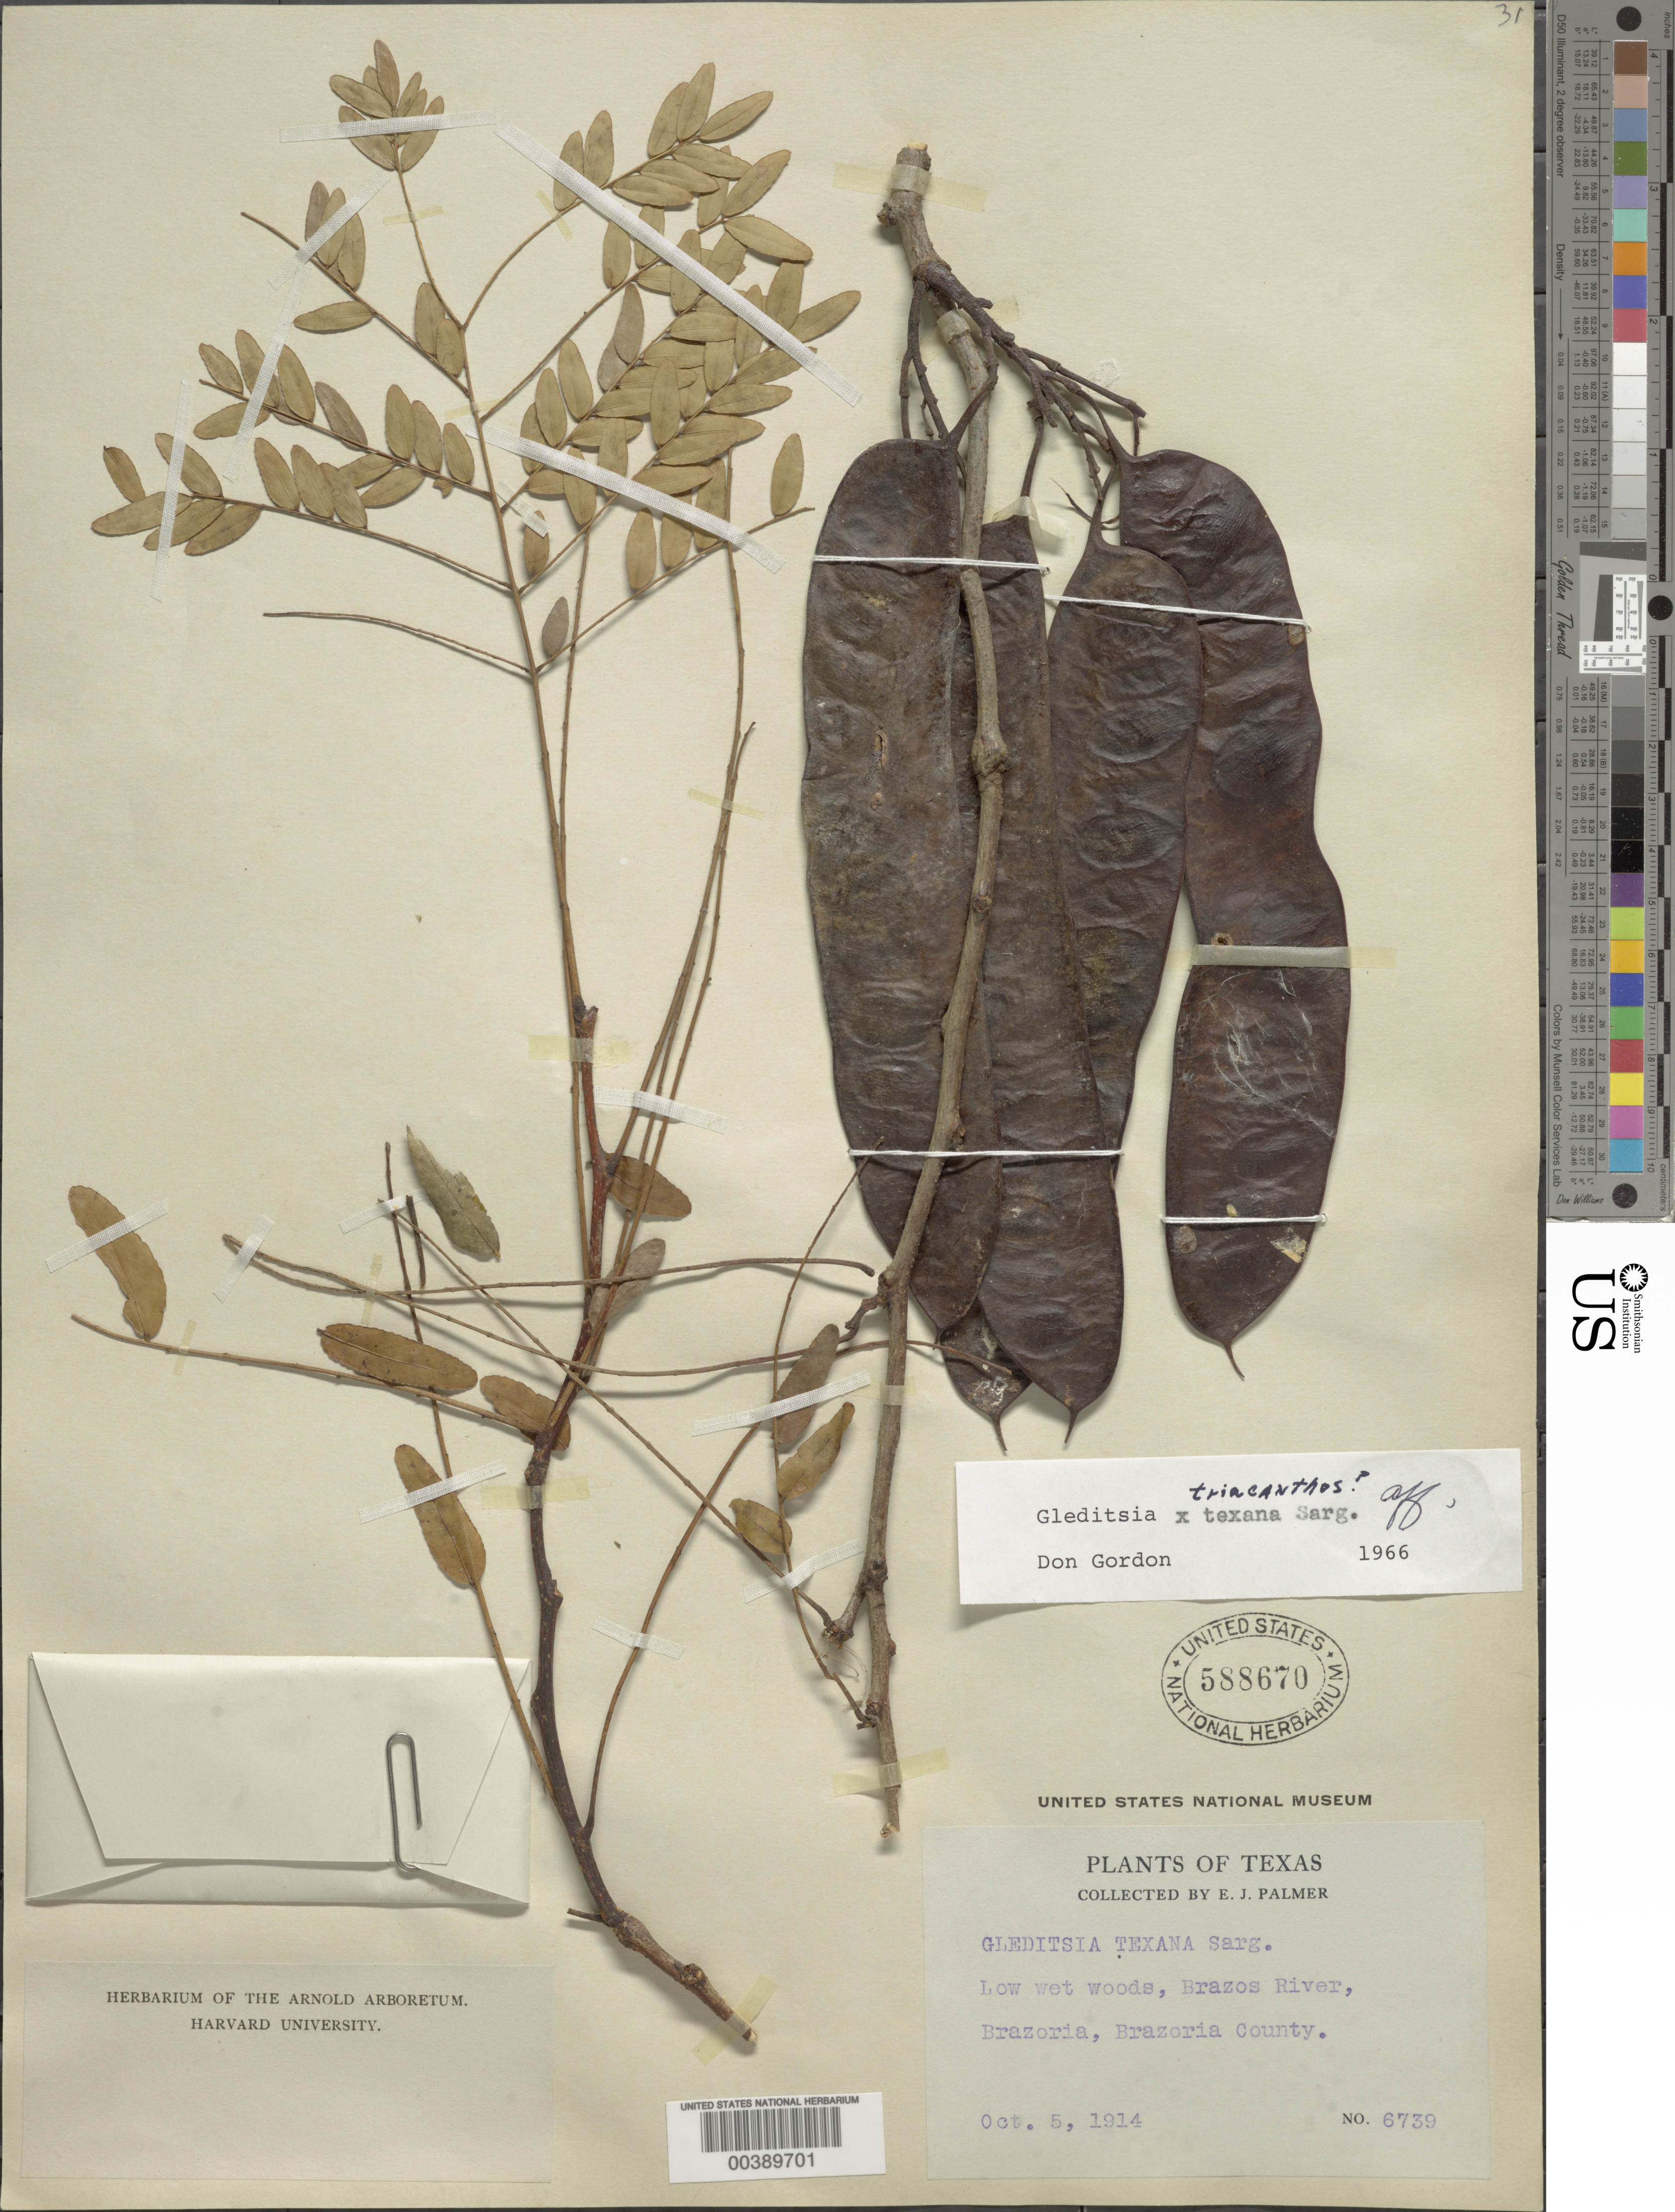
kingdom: Plantae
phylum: Tracheophyta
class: Magnoliopsida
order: Fabales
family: Fabaceae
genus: Gleditsia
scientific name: Gleditsia texana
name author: Sarg.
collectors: E. J. Palmer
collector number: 6739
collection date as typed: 05 Oct 1914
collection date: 1914-10-05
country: United States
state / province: Texas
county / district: Brazoria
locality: Brazos river, brazoria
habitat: Low wet woods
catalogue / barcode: US 588670